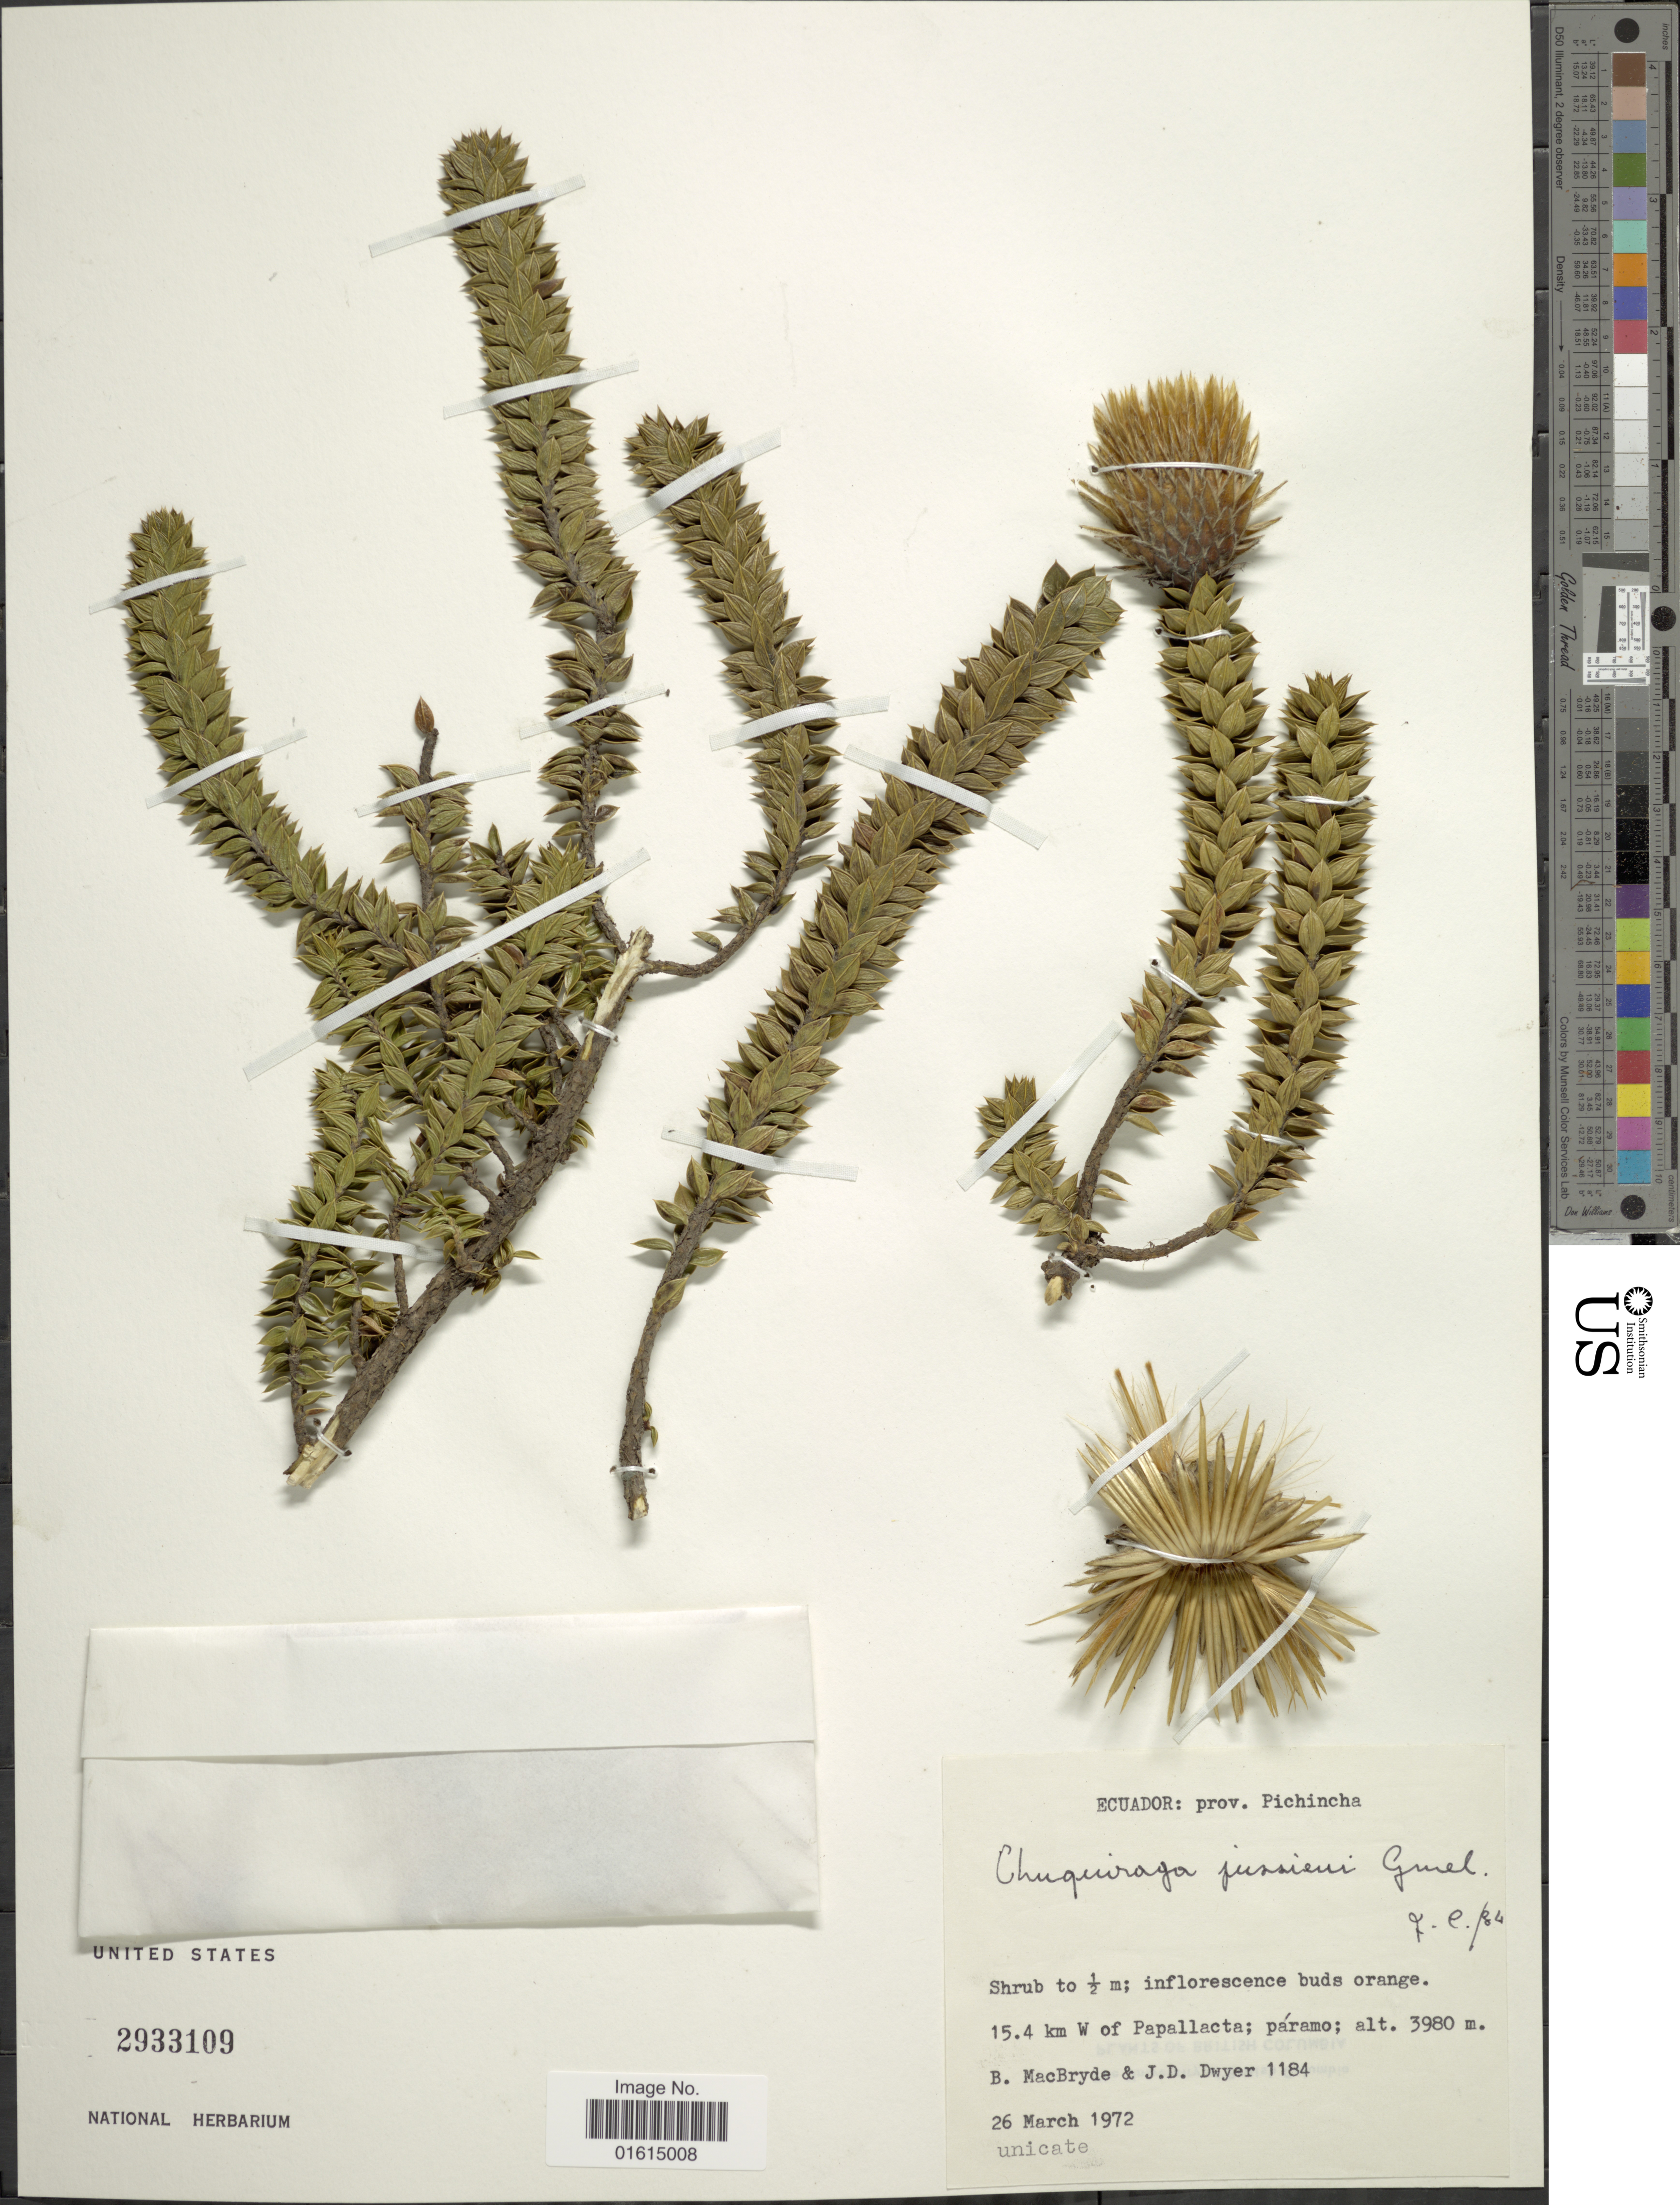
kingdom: Plantae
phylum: Tracheophyta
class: Magnoliopsida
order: Asterales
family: Asteraceae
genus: Chuquiraga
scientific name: Chuquiraga jussieui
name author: J.F. Gmel.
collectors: B. MacBryde & J. D. Dwyer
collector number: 1184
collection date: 1972-03-26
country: Ecuador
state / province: Pichincha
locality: Prov. Pichincha, 15.4 km W of Papallacta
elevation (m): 3980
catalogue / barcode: US 2933109